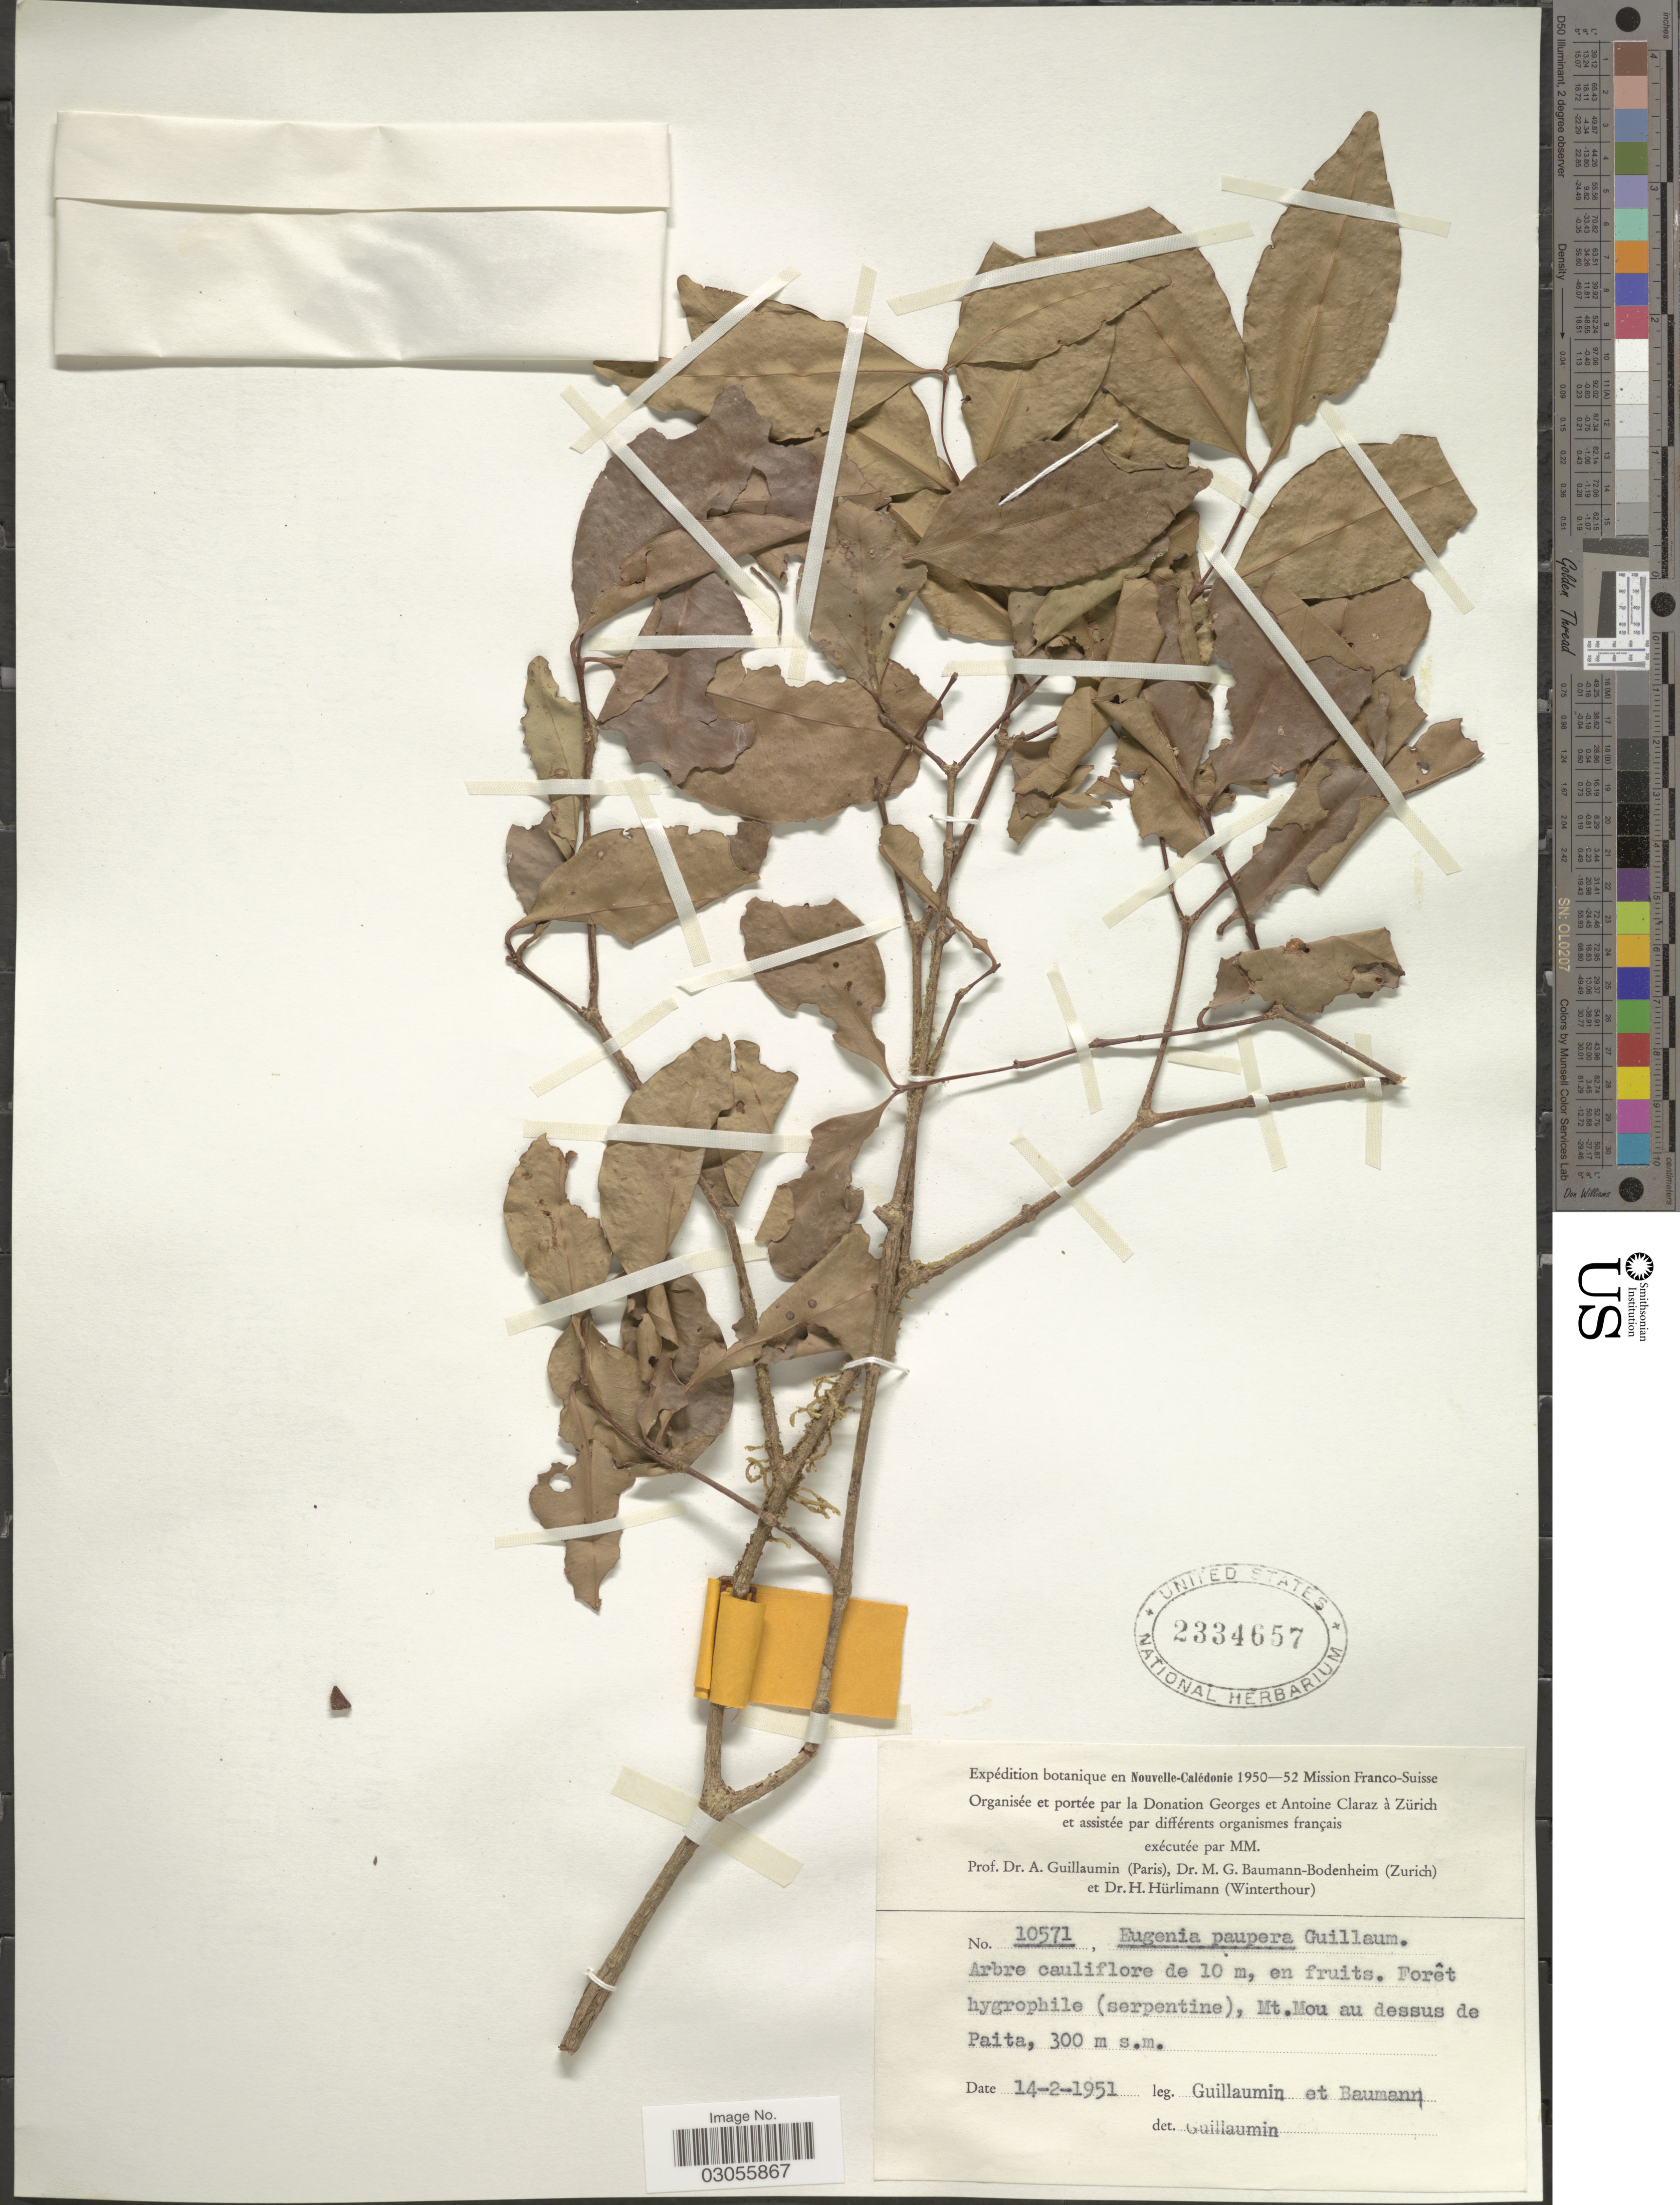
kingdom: Plantae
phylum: Tracheophyta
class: Magnoliopsida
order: Myrtales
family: Myrtaceae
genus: Eugenia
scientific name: Eugenia uniflora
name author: L.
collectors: A. Guillaumin & -. Baumann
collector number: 10571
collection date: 1951-02-14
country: New Caledonia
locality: En Nouvelle-Calédonie. Mt. Mou au dessus de Paita.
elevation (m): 300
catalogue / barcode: US 2334657